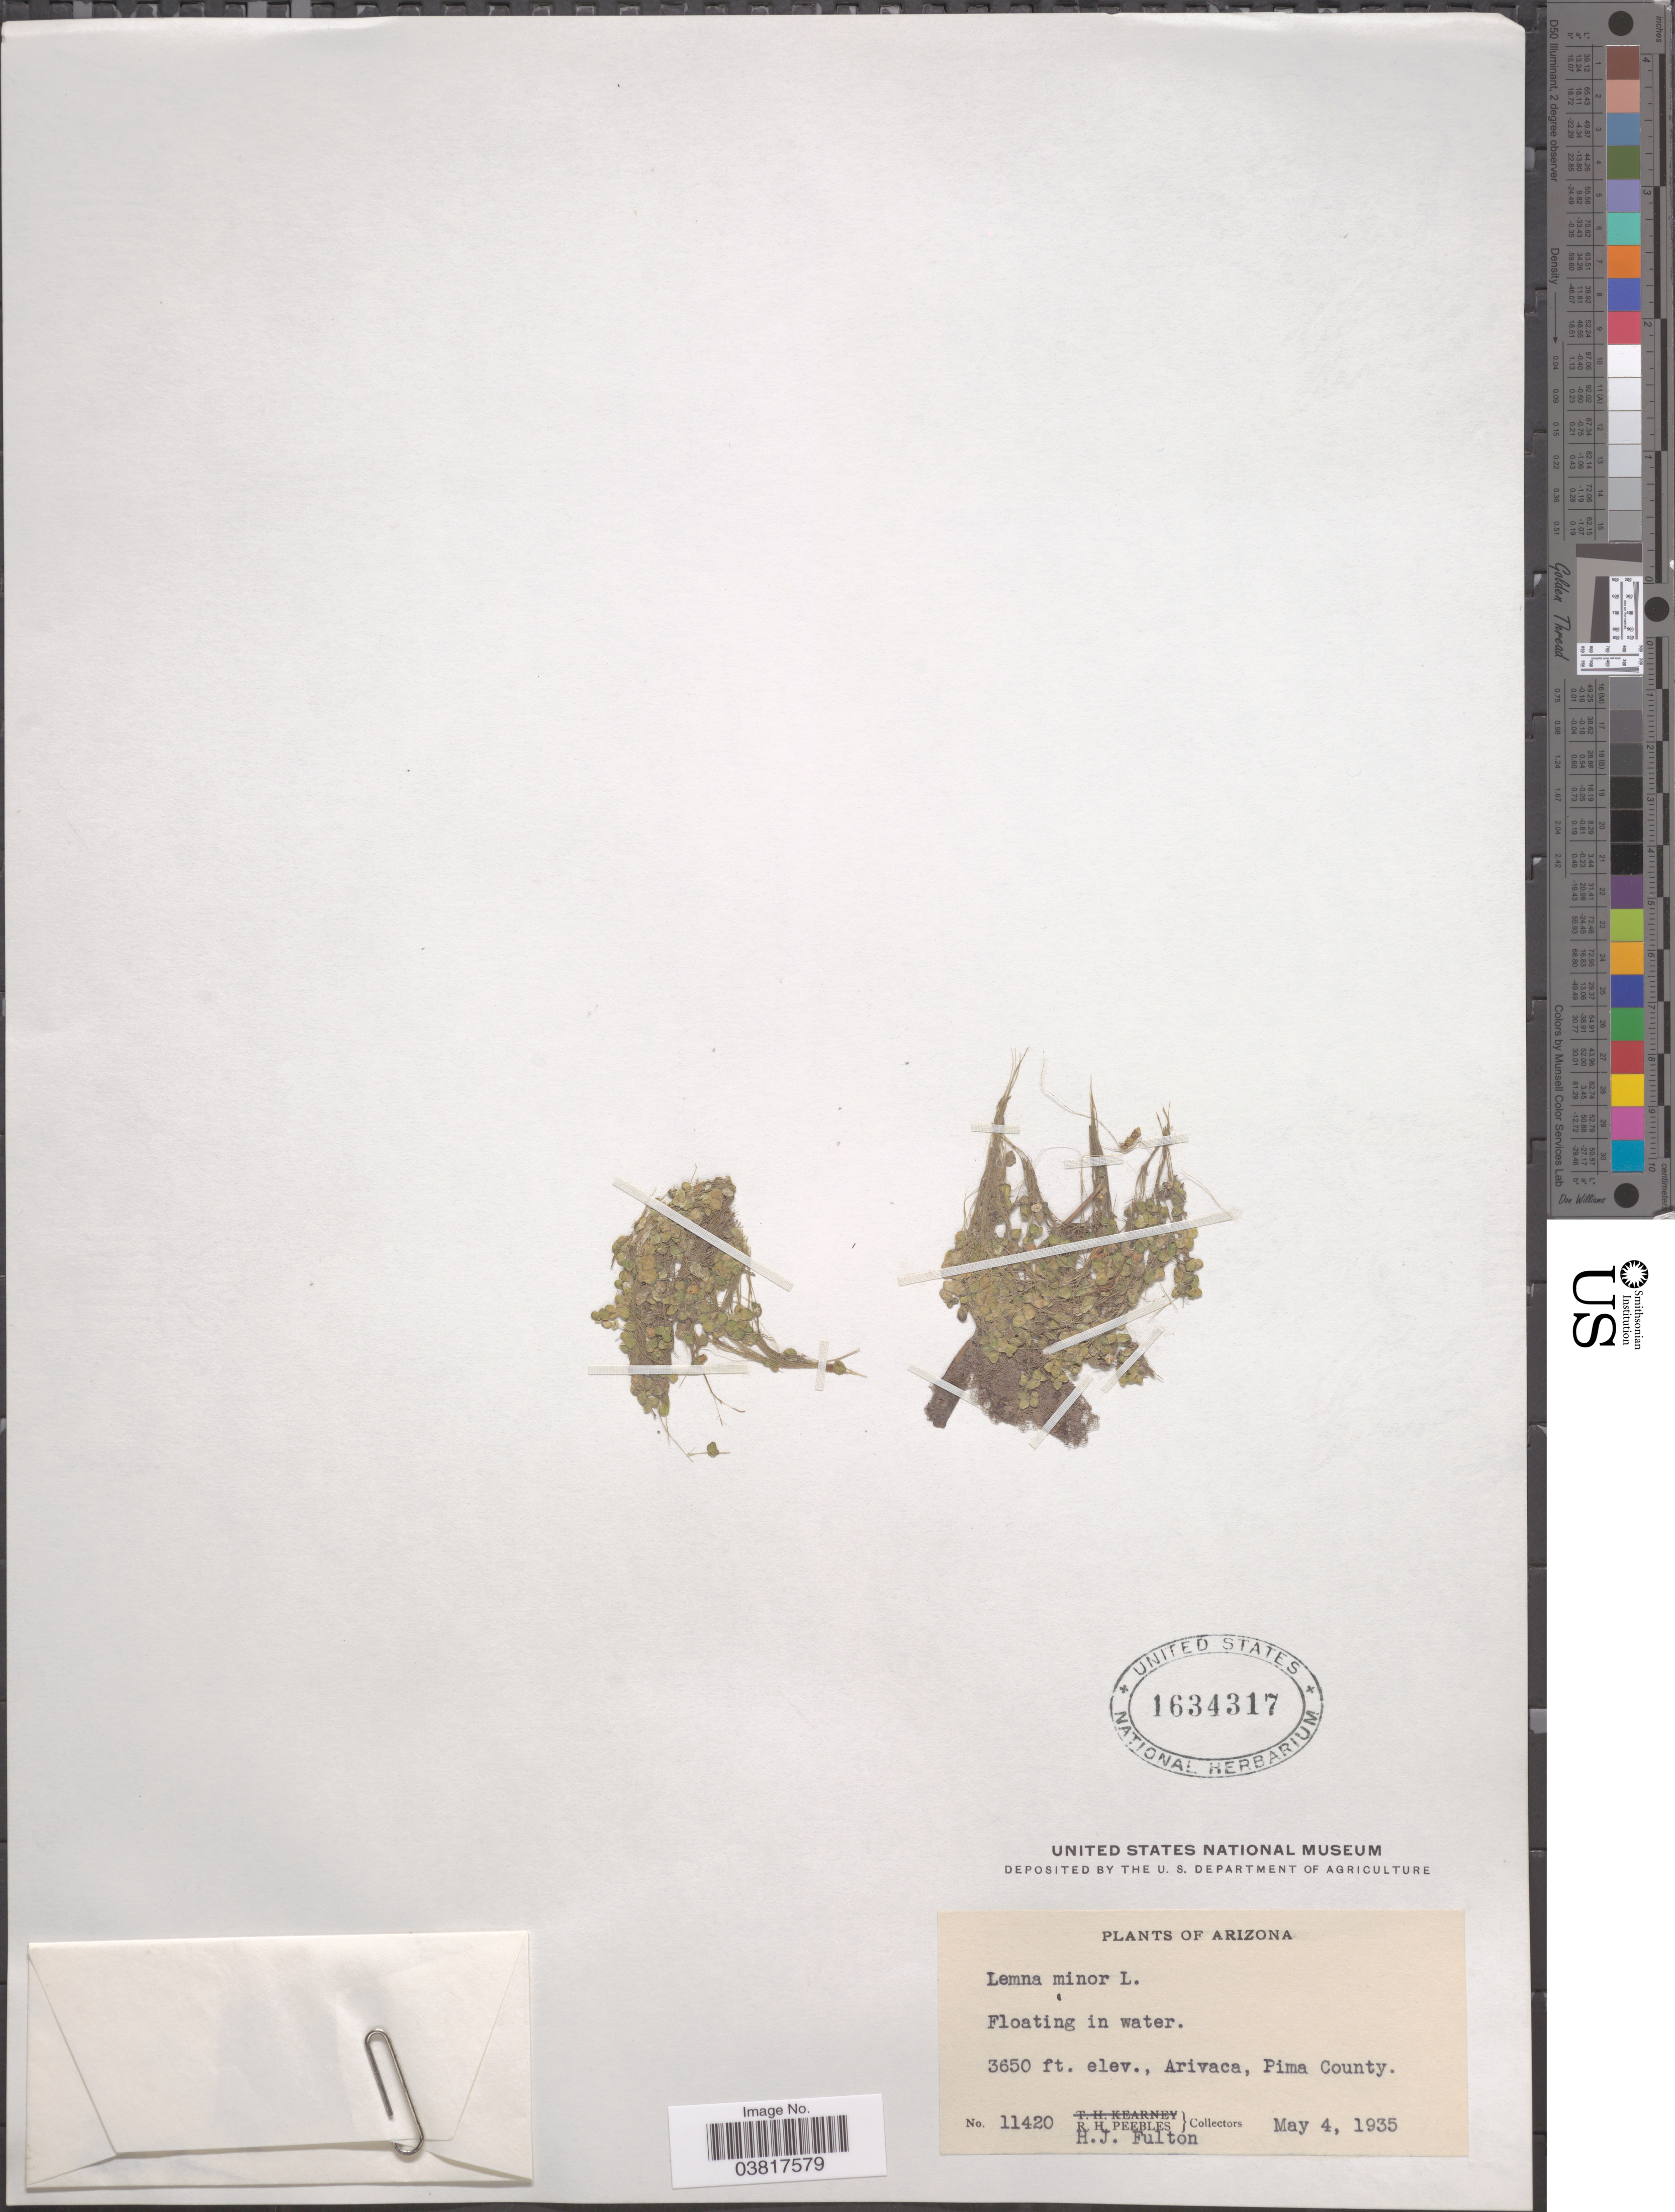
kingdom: Plantae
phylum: Tracheophyta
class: Liliopsida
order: Alismatales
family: Araceae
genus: Lemna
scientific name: Lemna minor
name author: L.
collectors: R. H. Peebles & H. Fulton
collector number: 11420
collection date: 1935-05-04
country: United States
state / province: Arizona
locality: Arivaca, Pima County.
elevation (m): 1113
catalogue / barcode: US 1634317